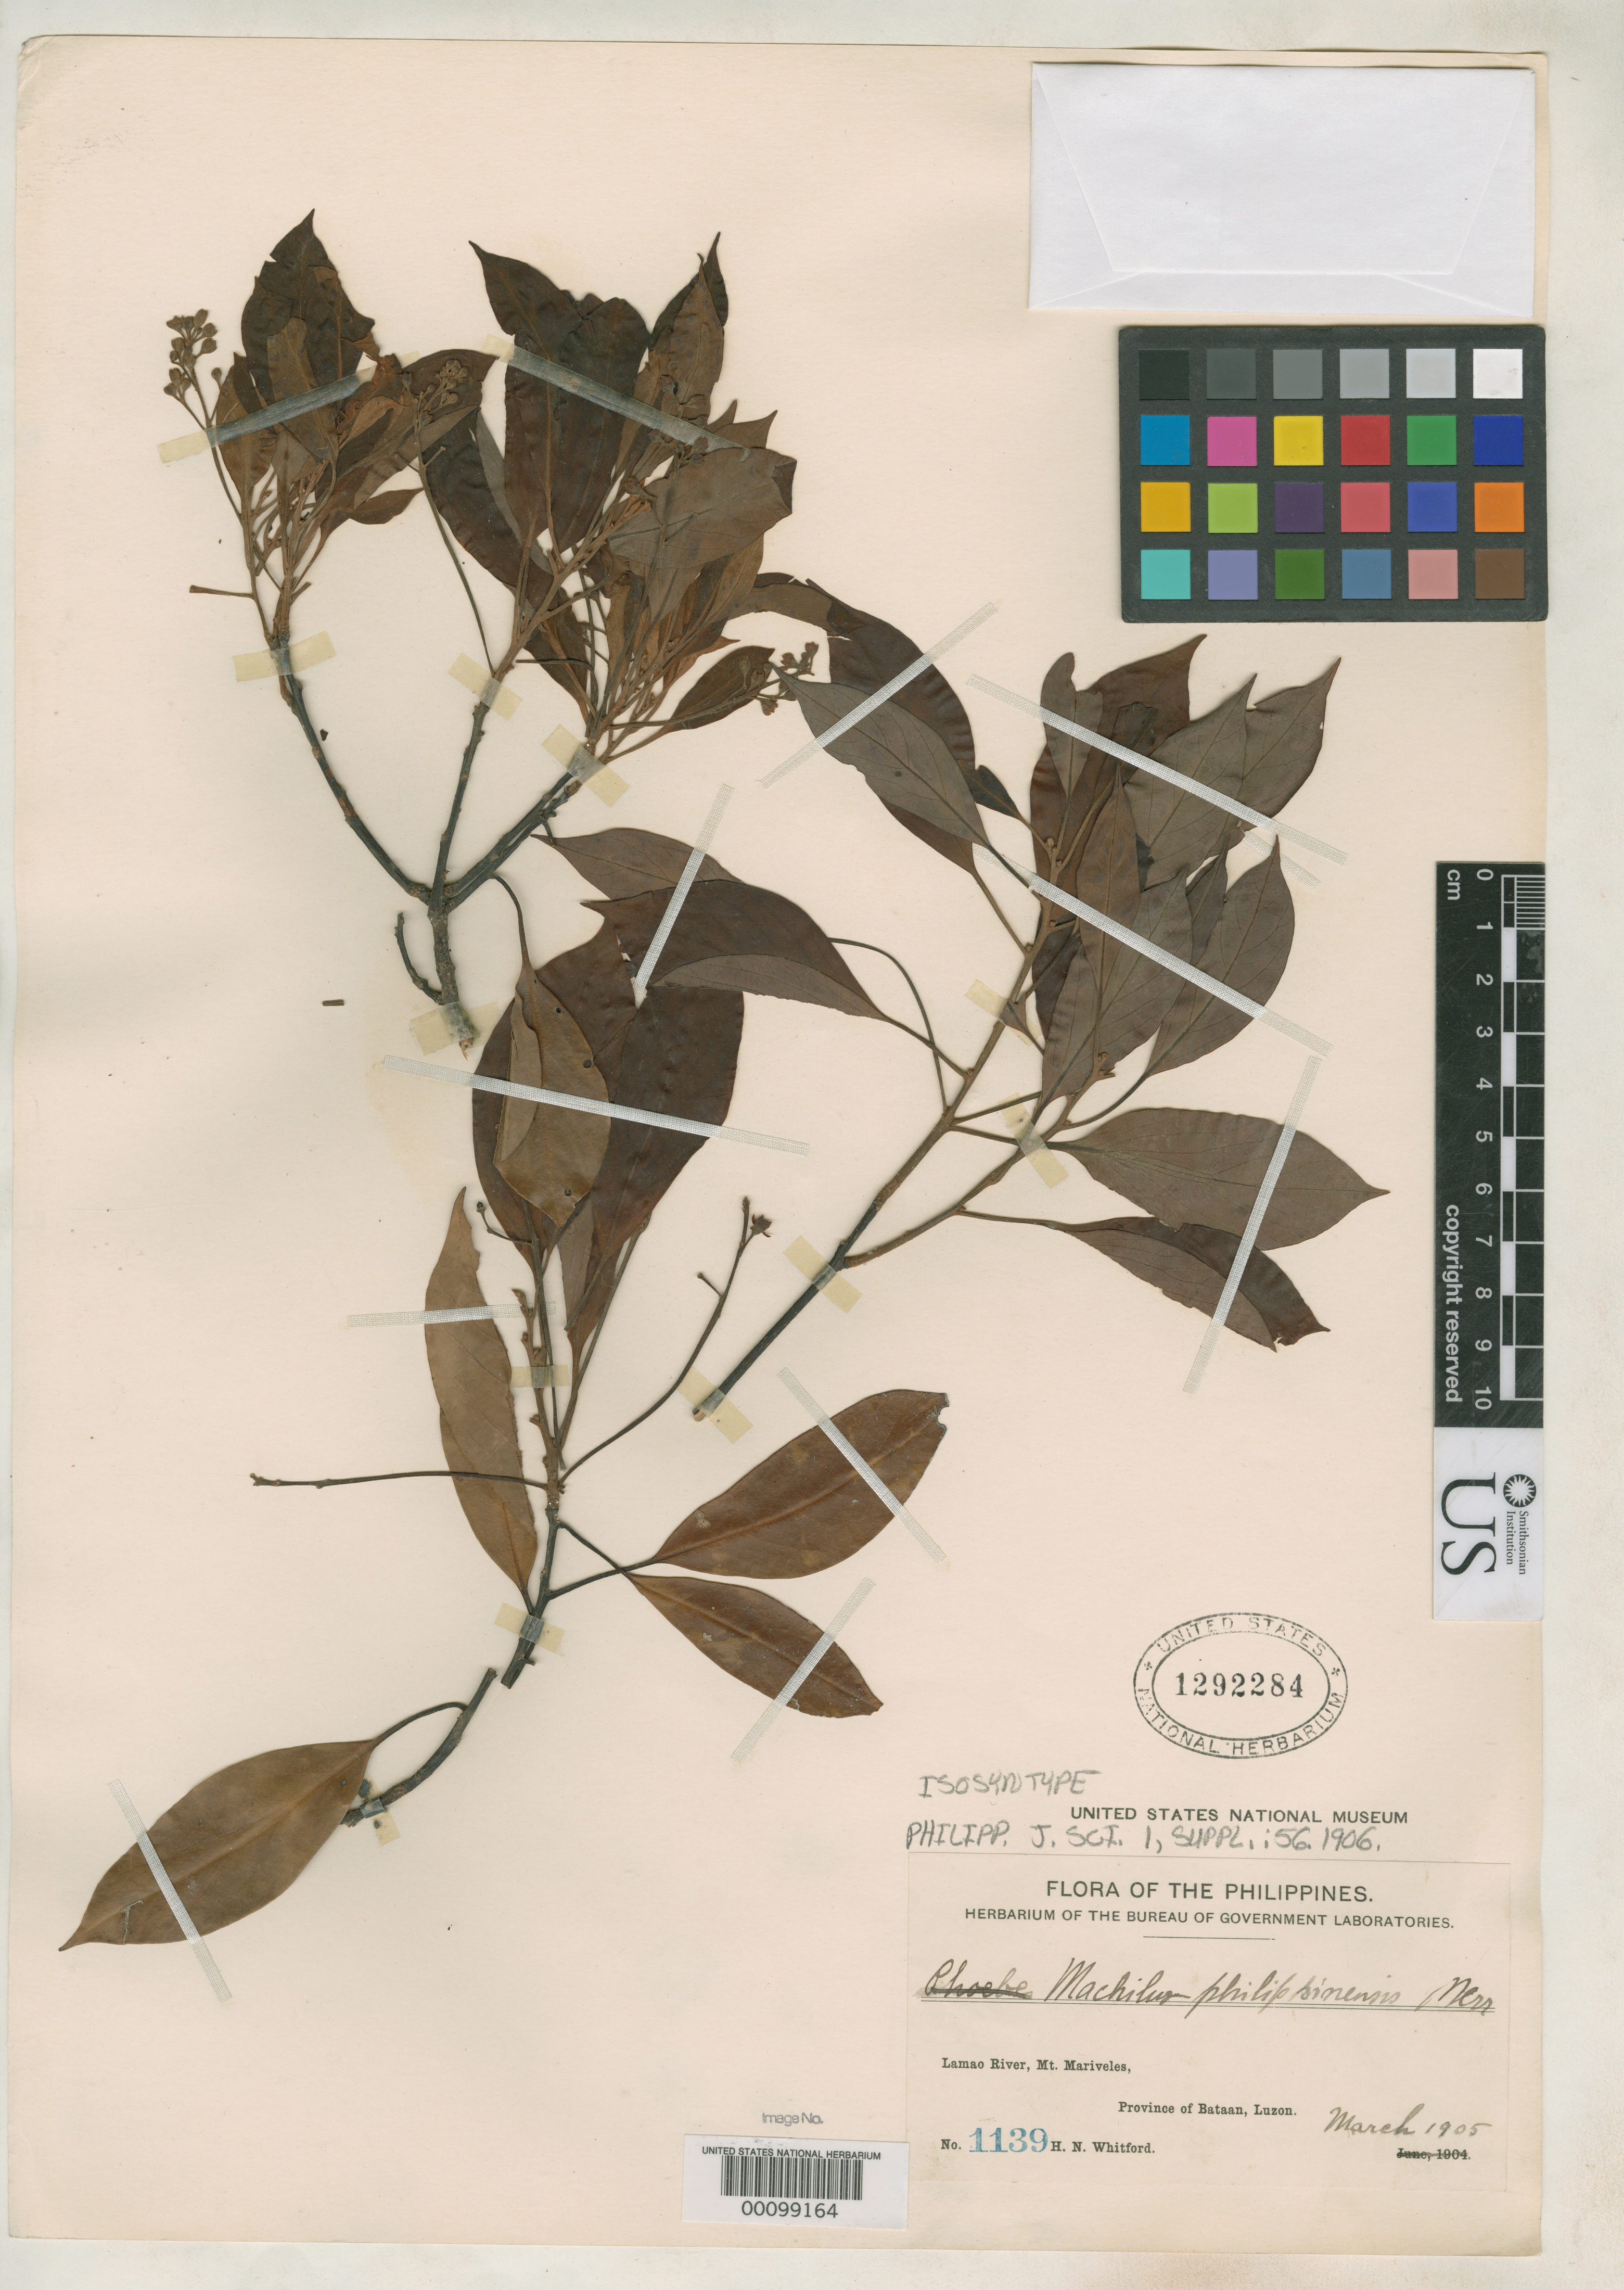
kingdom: Plantae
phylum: Tracheophyta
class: Magnoliopsida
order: Laurales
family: Lauraceae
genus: Machilus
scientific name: Machilus philippinensis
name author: Merr.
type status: Isosyntype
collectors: H. N. Whitford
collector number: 1139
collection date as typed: Mar 1905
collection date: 1905-03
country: Philippines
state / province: Central Luzon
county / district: Bataan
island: Luzon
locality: Lamao River, Mt Mariveles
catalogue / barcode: US 1292284